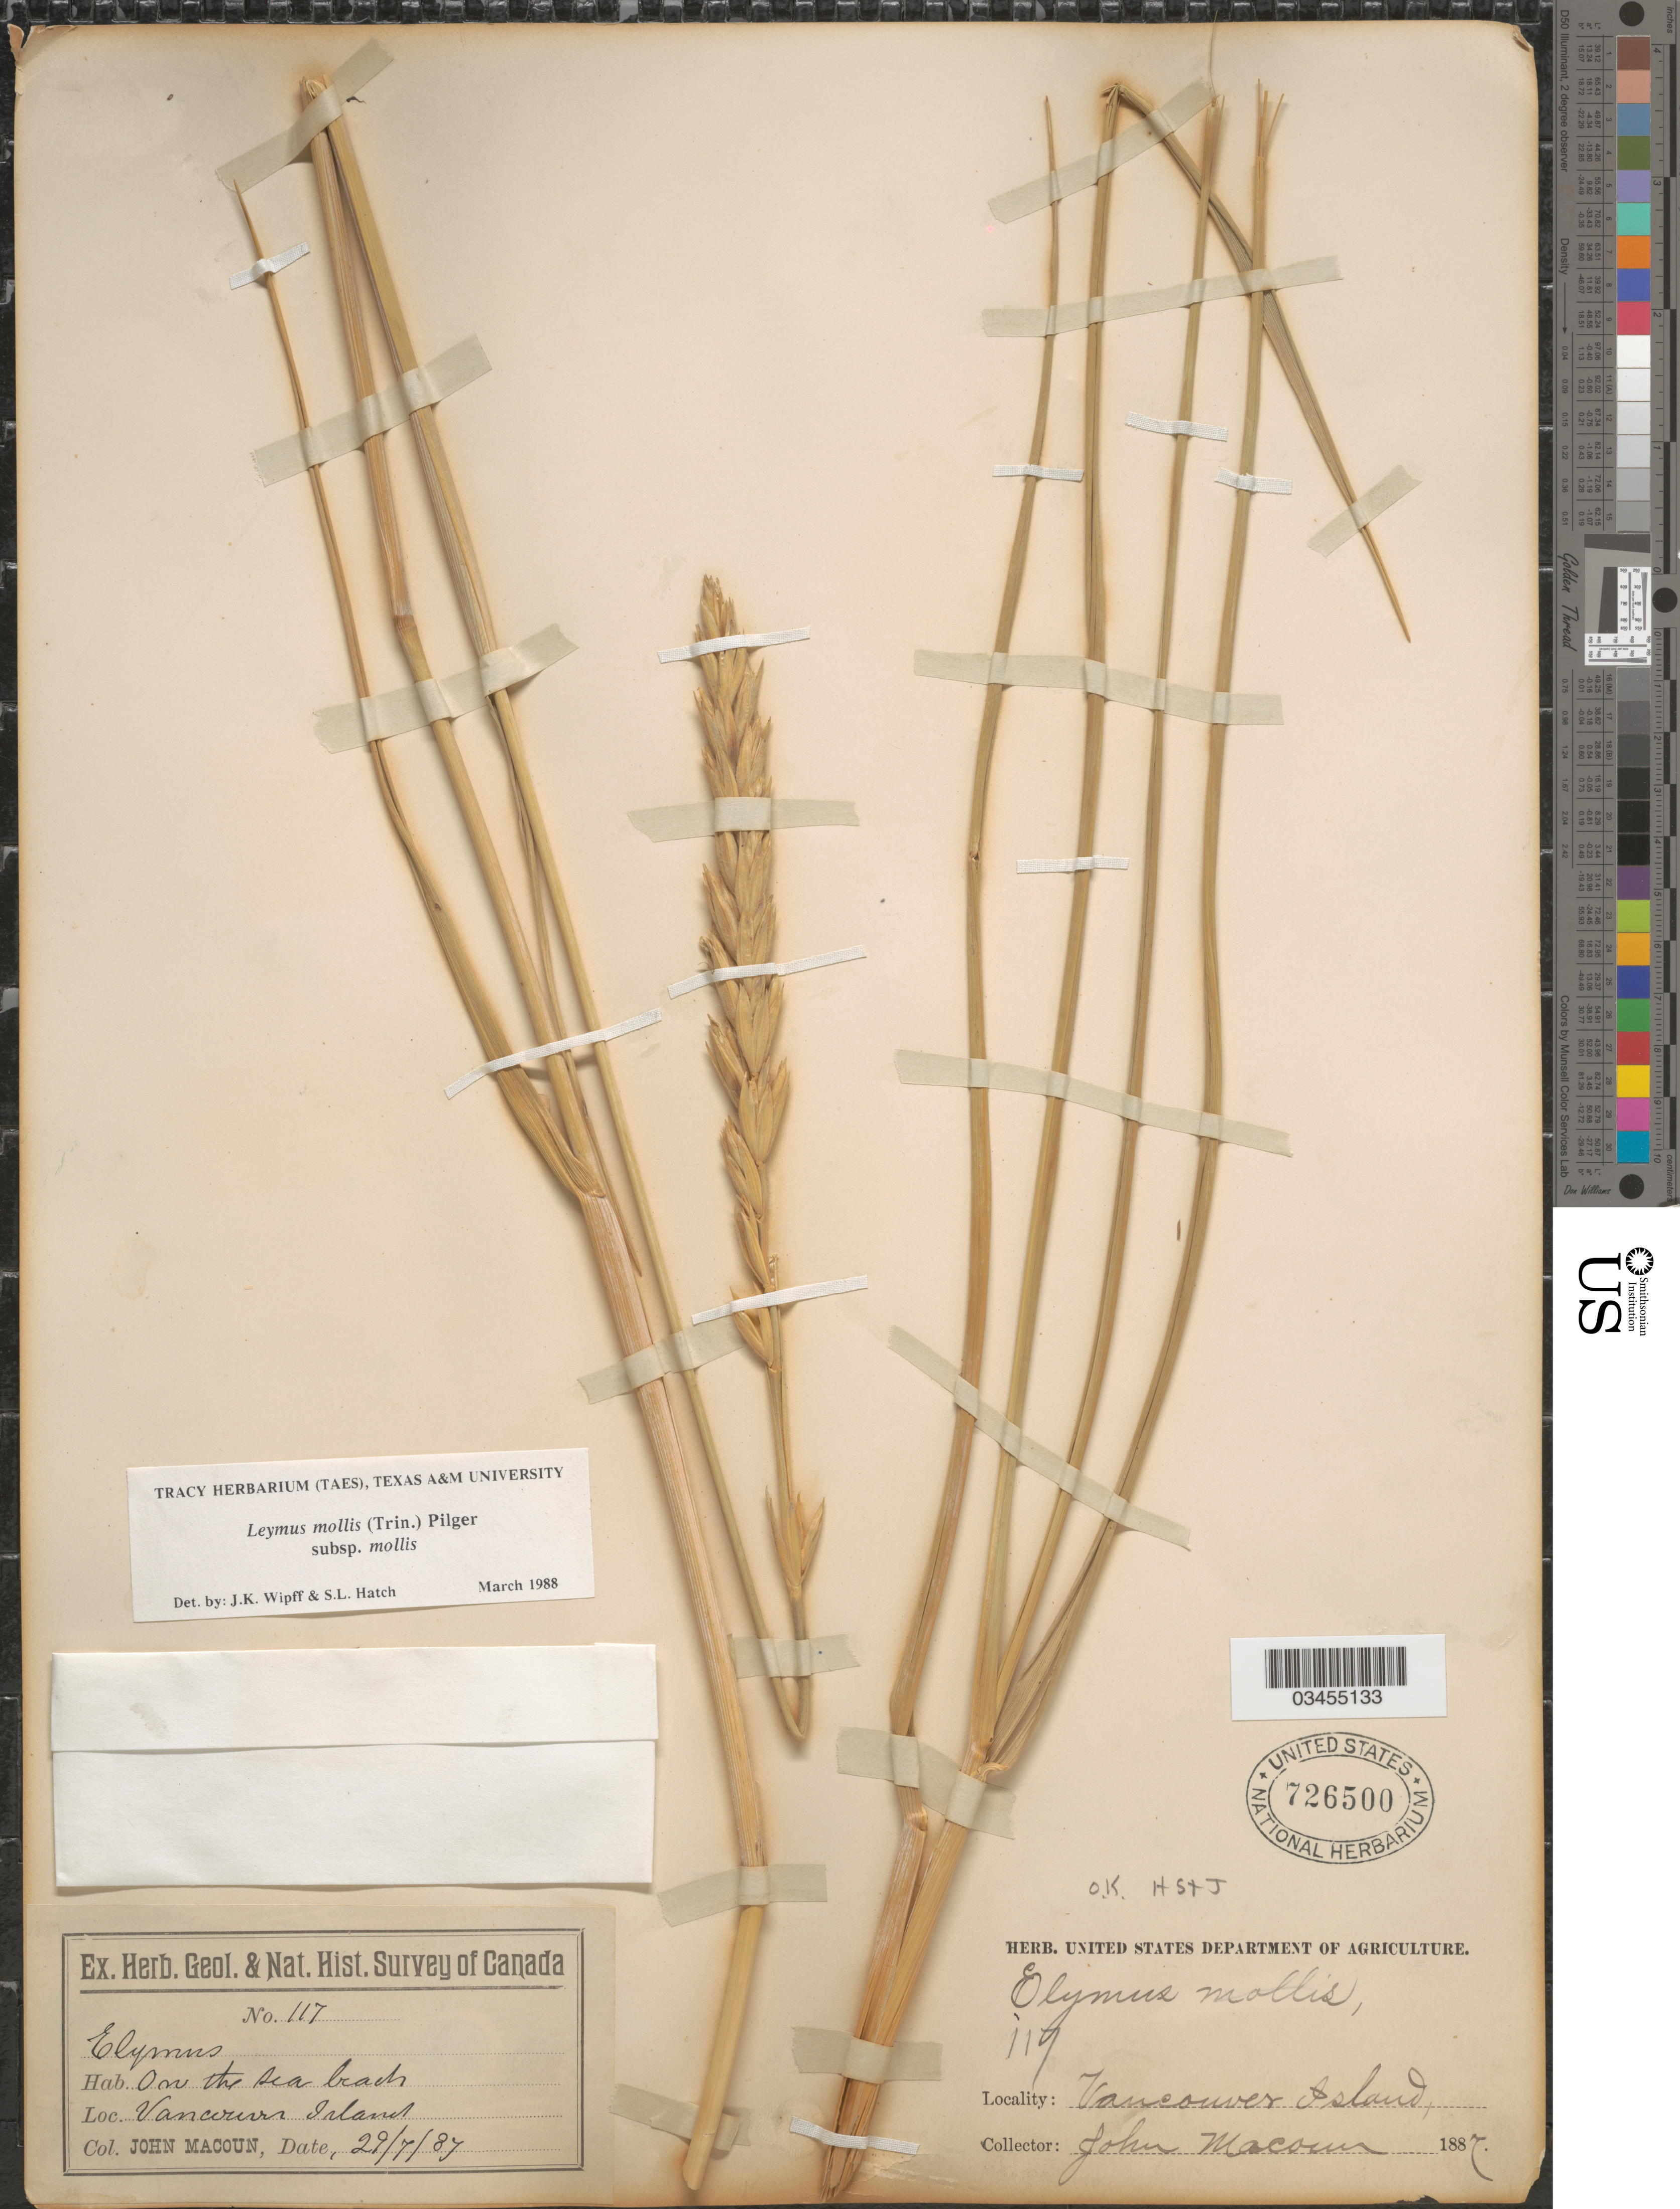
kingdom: Plantae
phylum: Tracheophyta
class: Liliopsida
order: Poales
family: Poaceae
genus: Leymus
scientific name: Leymus mollis subsp. mollis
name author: (Trin.) Pilg.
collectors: J. Macoun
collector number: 117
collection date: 1887-07-29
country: Canada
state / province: British Columbia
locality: Geol. & Nat. Hist. Survey of Canada. On the sea beach. Vancouver Island.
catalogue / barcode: US 726500